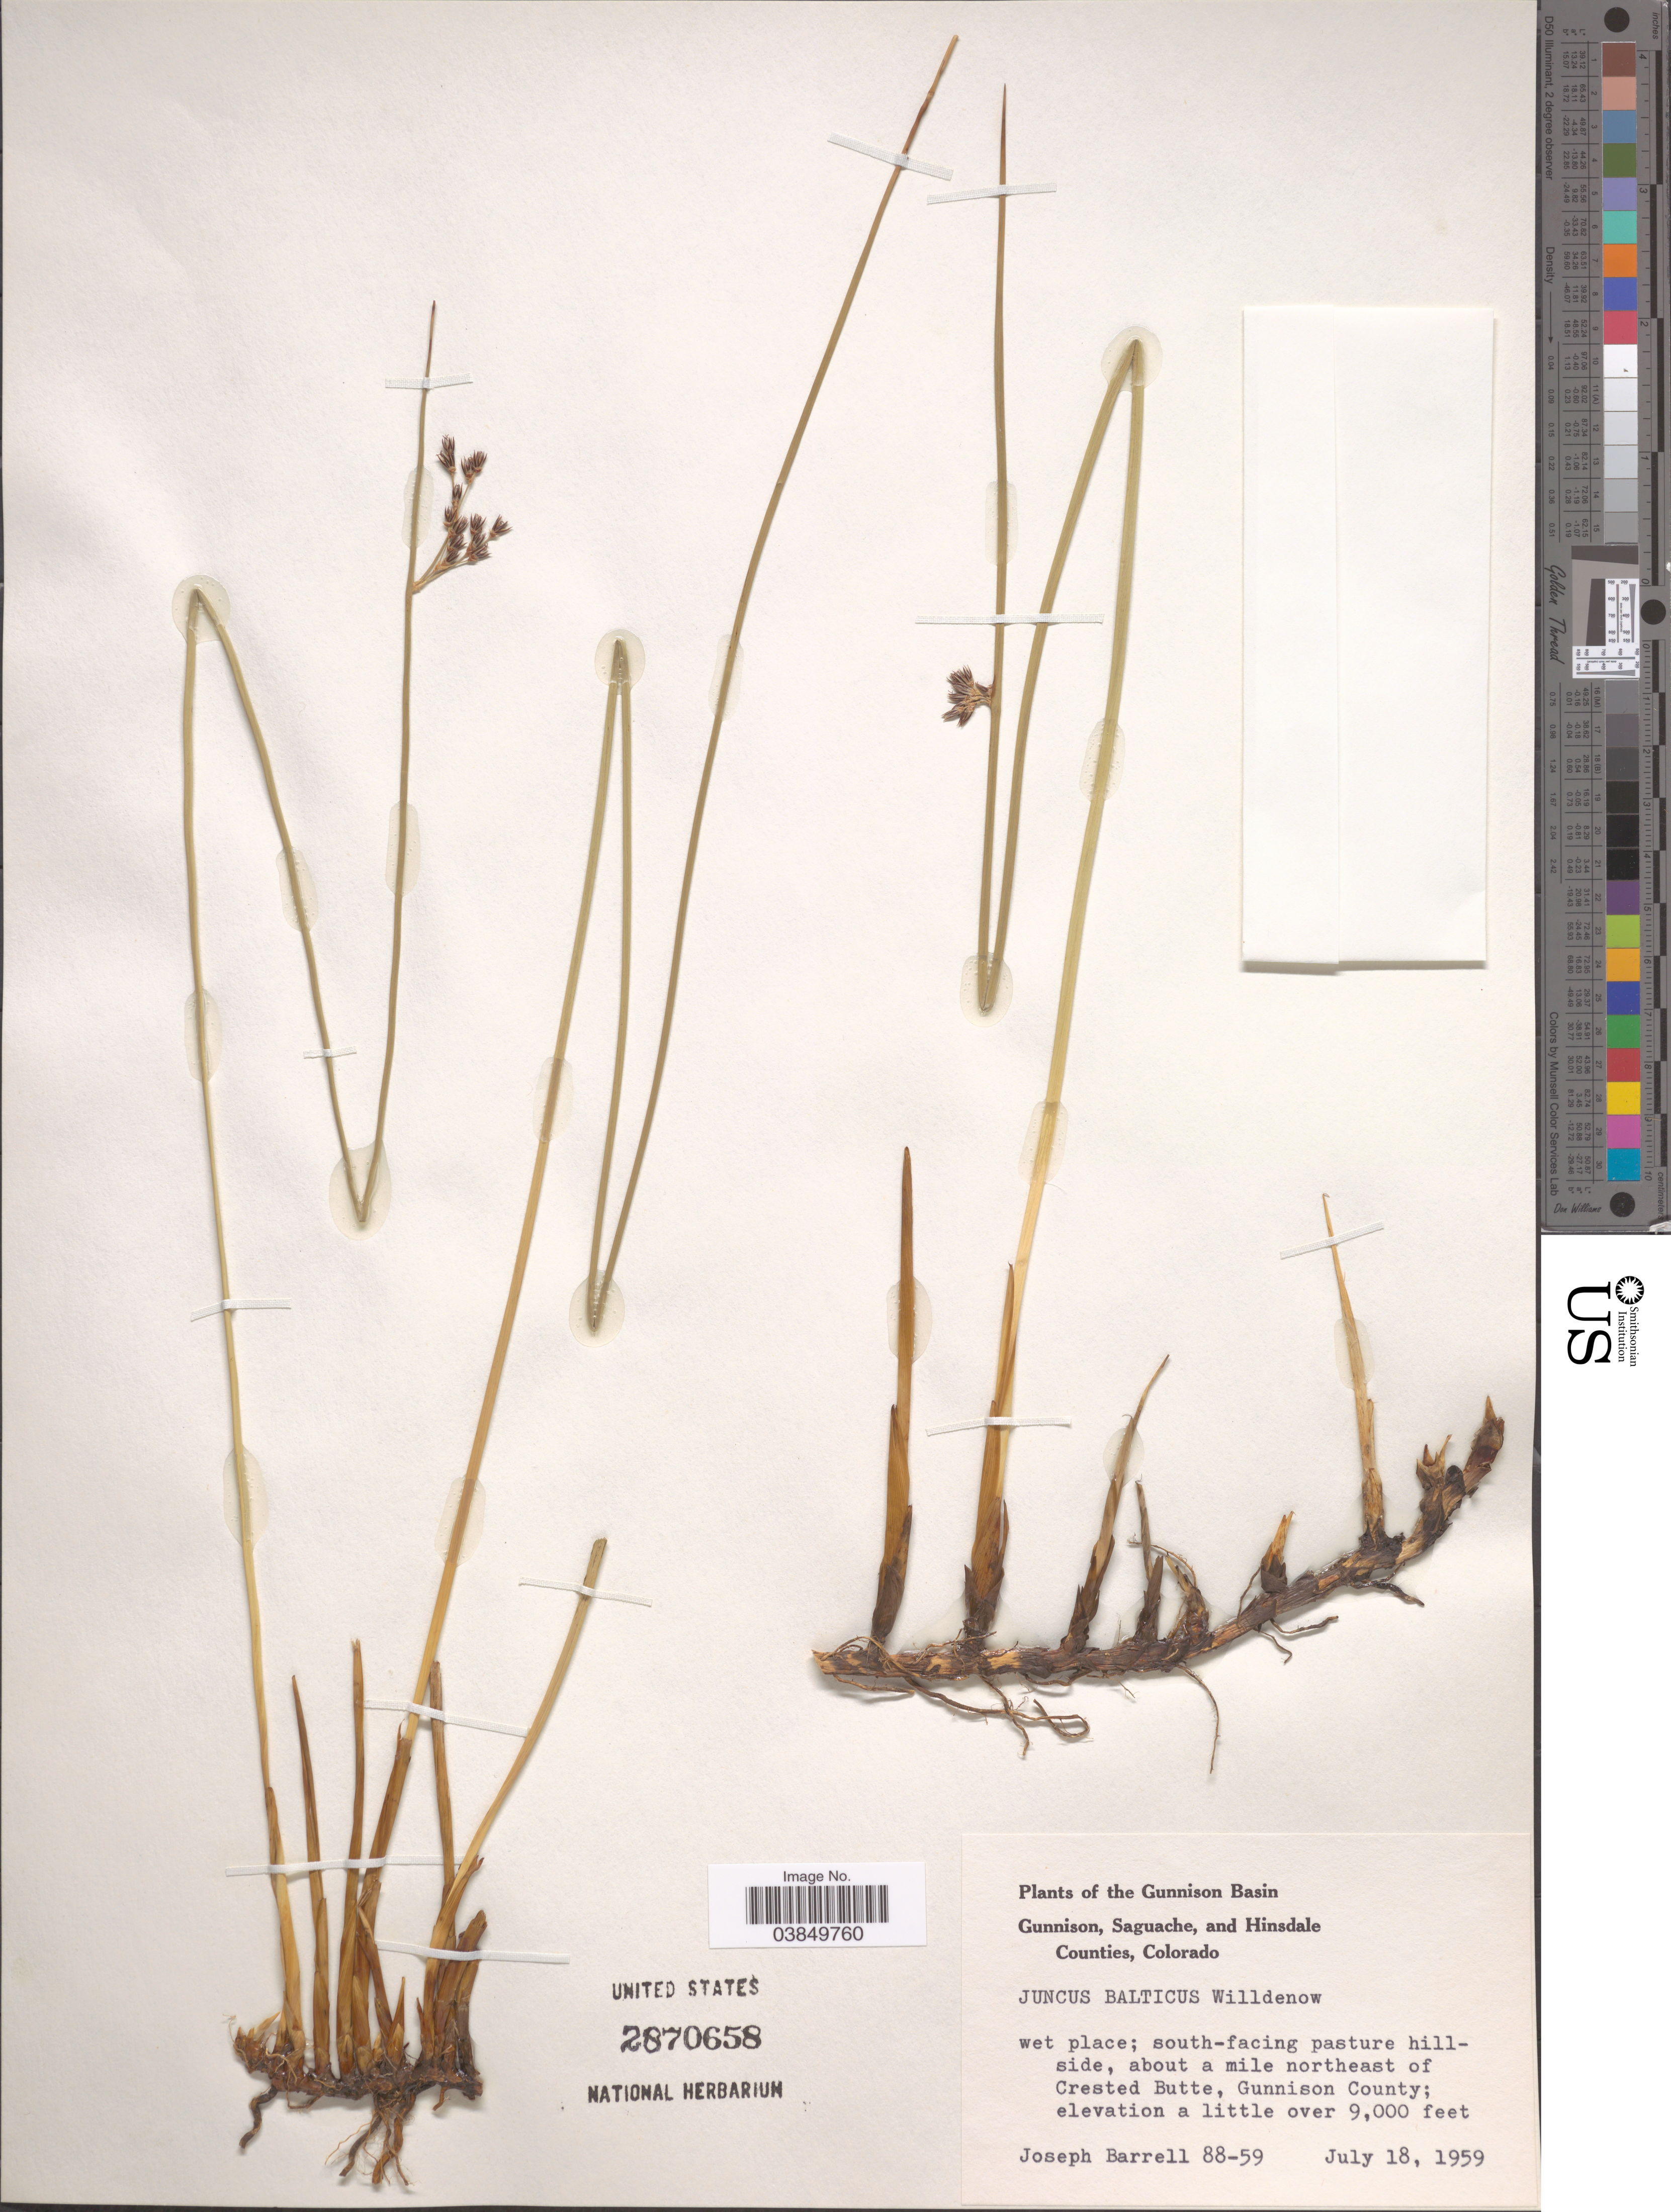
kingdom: Plantae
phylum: Tracheophyta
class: Liliopsida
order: Poales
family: Juncaceae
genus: Juncus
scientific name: Juncus balticus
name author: Willd.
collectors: J. Barrell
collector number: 88-59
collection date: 1959-07-18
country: United States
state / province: Colorado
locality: Gunnison Basin. South-facing pasture hillside, about a mile northeast of Crested Butte, Gunnison County.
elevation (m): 2743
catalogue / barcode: US 2870658